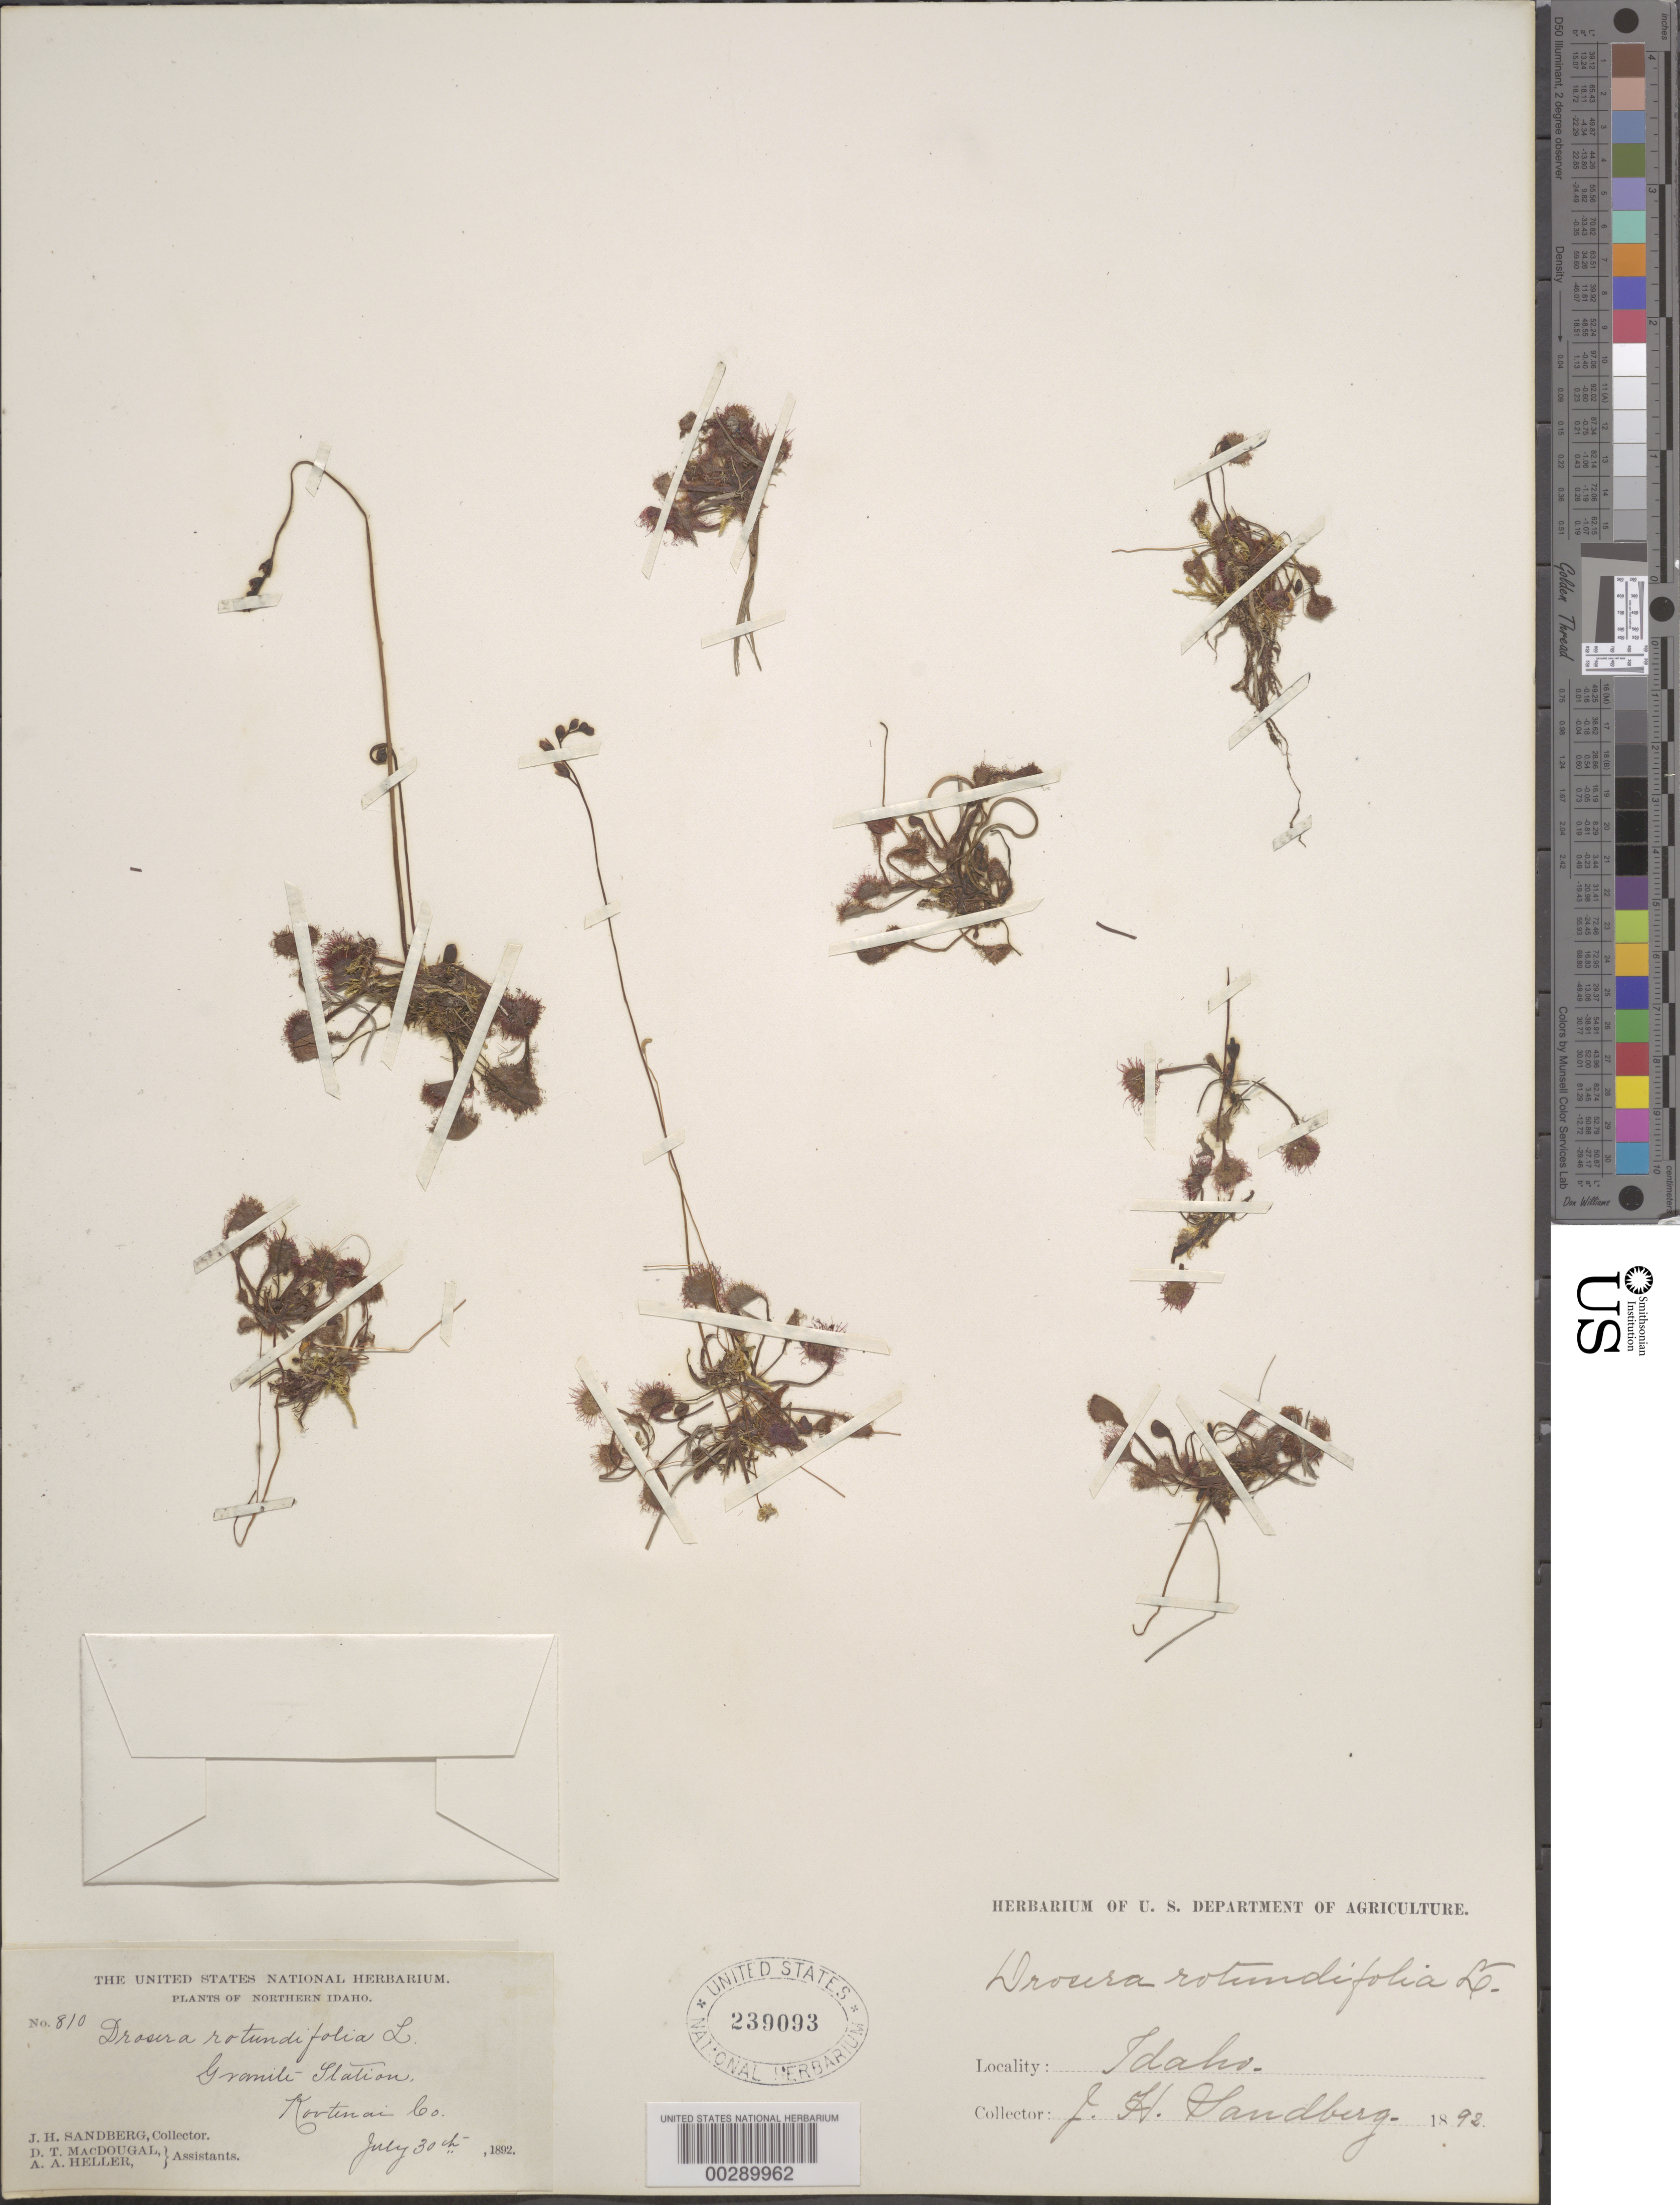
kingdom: Plantae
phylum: Tracheophyta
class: Magnoliopsida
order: Caryophyllales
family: Droseraceae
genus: Drosera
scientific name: Drosera rotundifolia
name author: L.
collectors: J. H. Sandberg, D. T. MacDougal & A. A. Heller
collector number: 810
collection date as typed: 30 Jul 1892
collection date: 1892-07-30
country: United States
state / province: Idaho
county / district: Kootenai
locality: Granite station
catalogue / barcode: US 239093